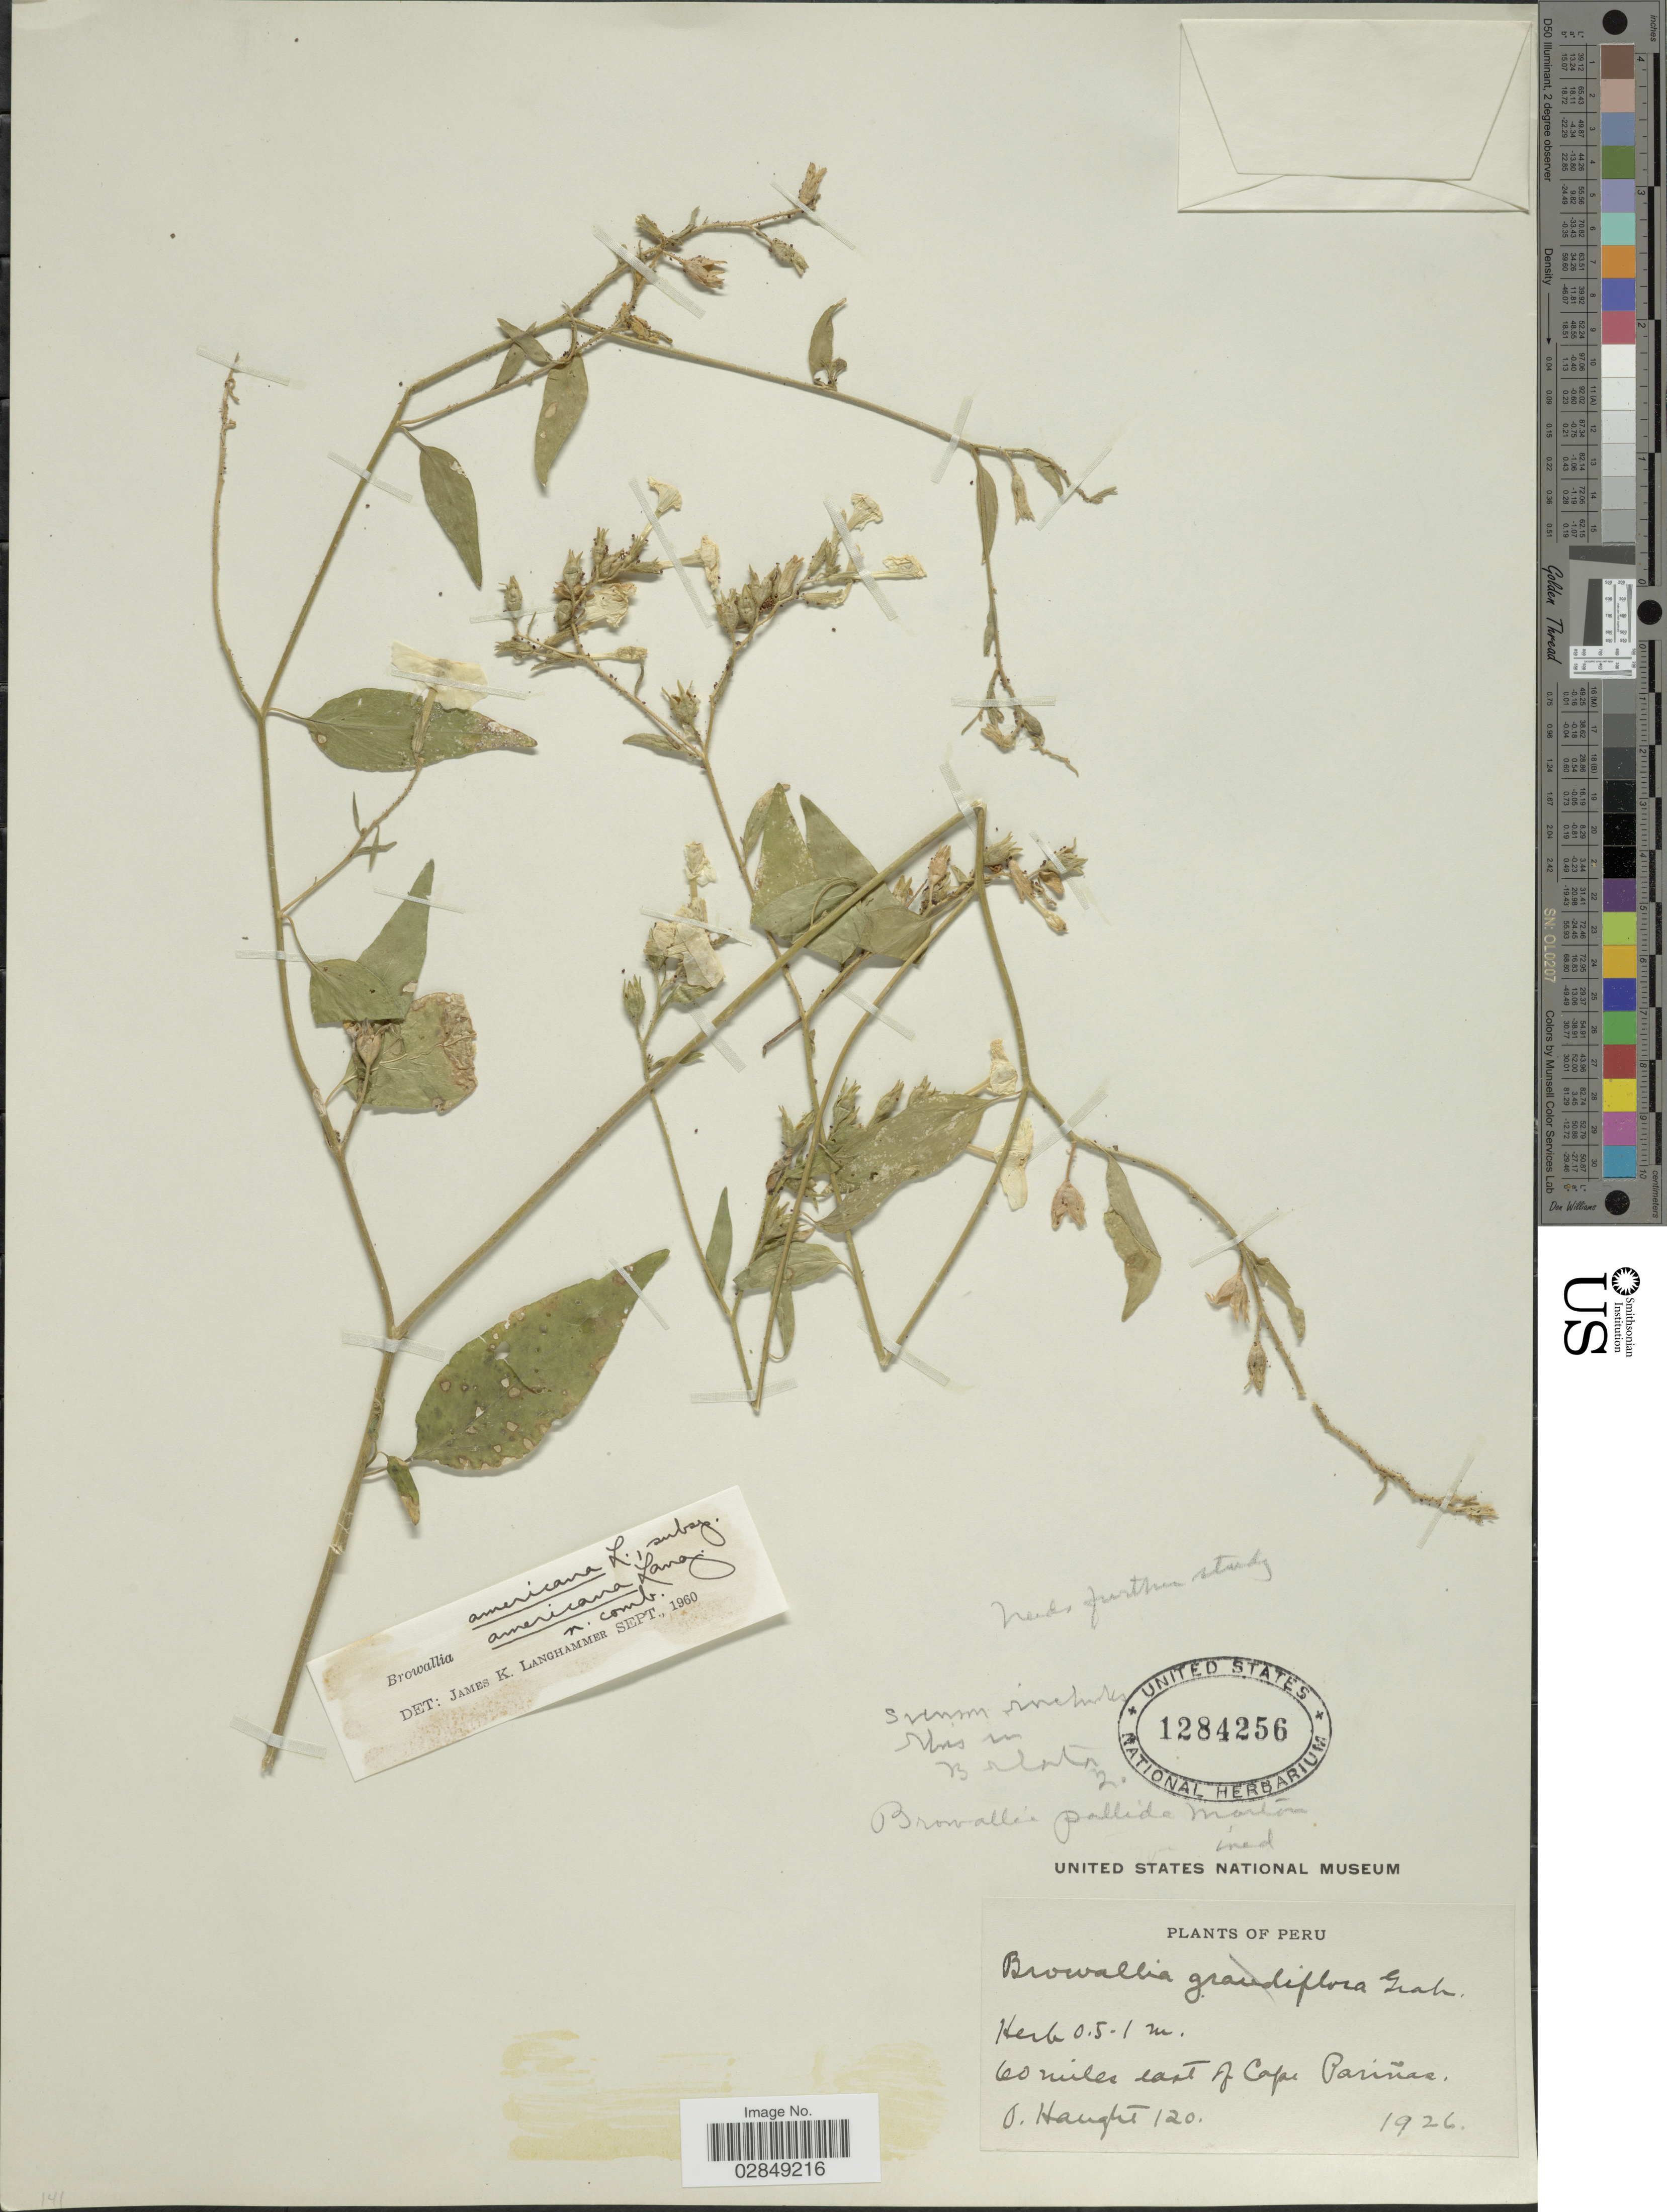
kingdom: Plantae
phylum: Tracheophyta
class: Magnoliopsida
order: Solanales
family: Solanaceae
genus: Browallia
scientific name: Browallia americana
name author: L.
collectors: O. Haught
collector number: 120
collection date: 1926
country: Peru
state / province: Piura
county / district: Talara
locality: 60 miles E of Cape Pariñas.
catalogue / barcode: US 1284256